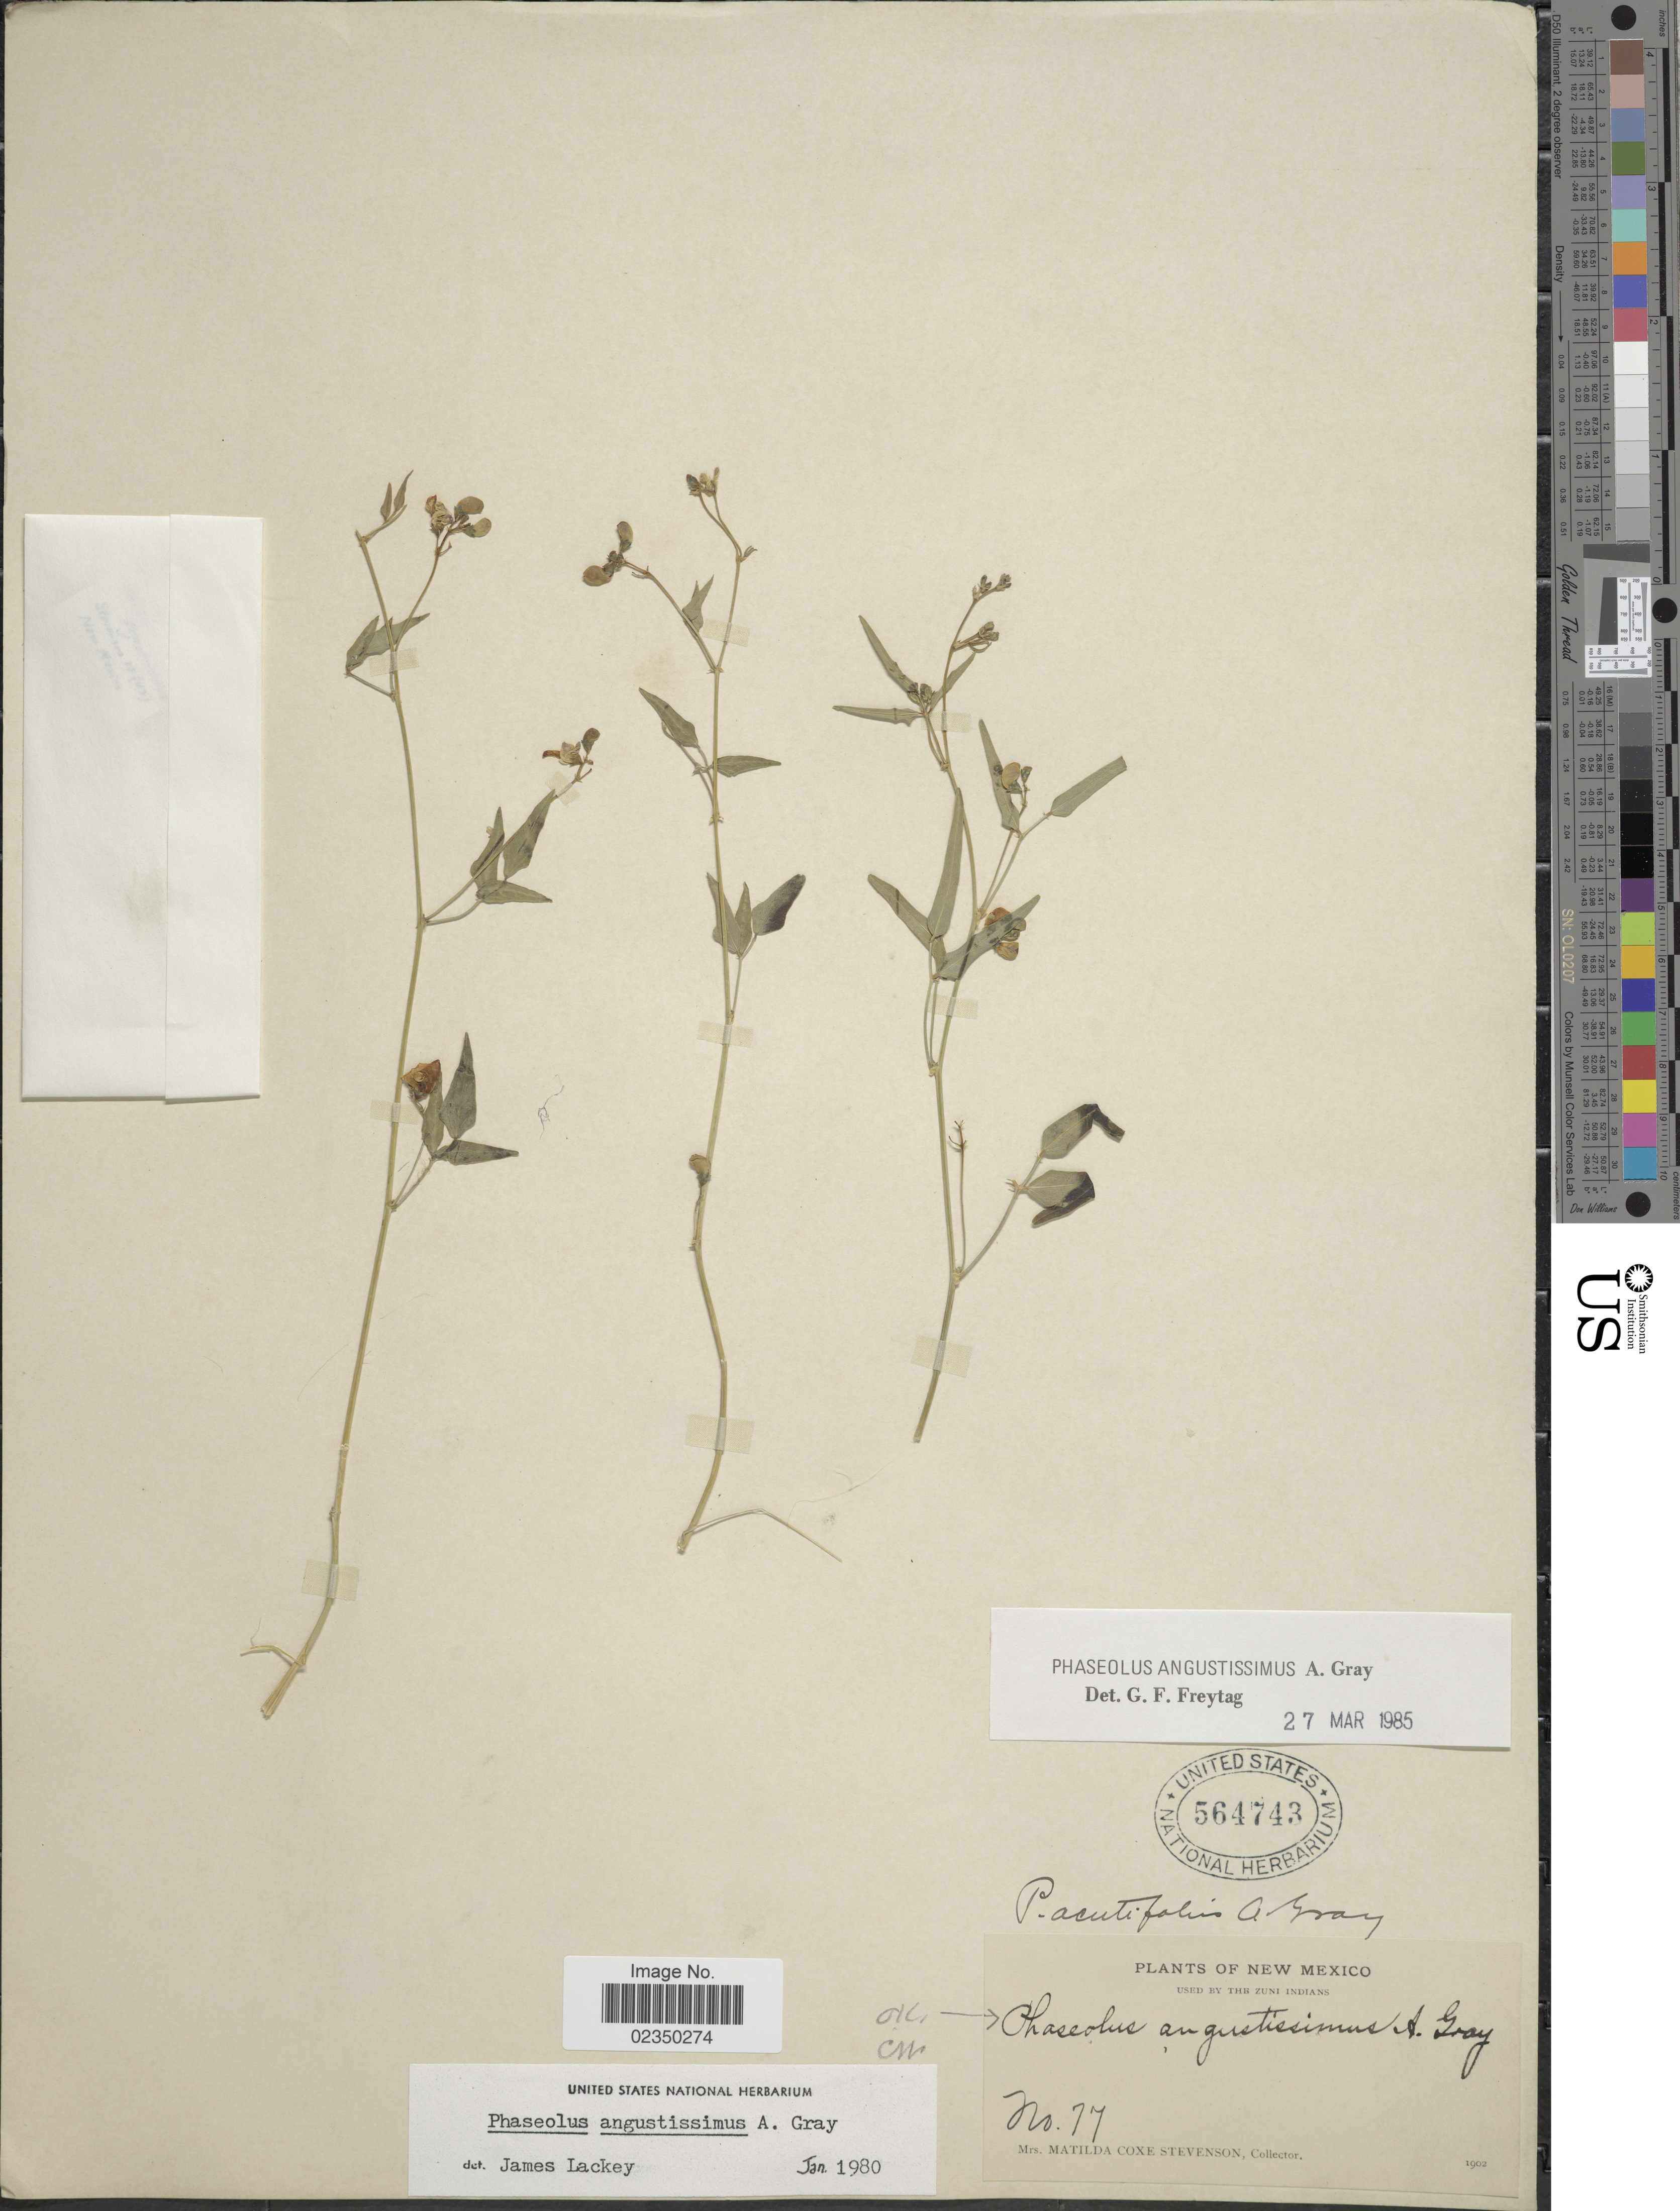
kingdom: Plantae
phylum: Tracheophyta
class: Magnoliopsida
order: Fabales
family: Fabaceae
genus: Phaseolus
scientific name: Phaseolus angustissimus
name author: A. Gray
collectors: M. Stevenson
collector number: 77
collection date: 1902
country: United States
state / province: New Mexico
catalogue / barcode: US 564743